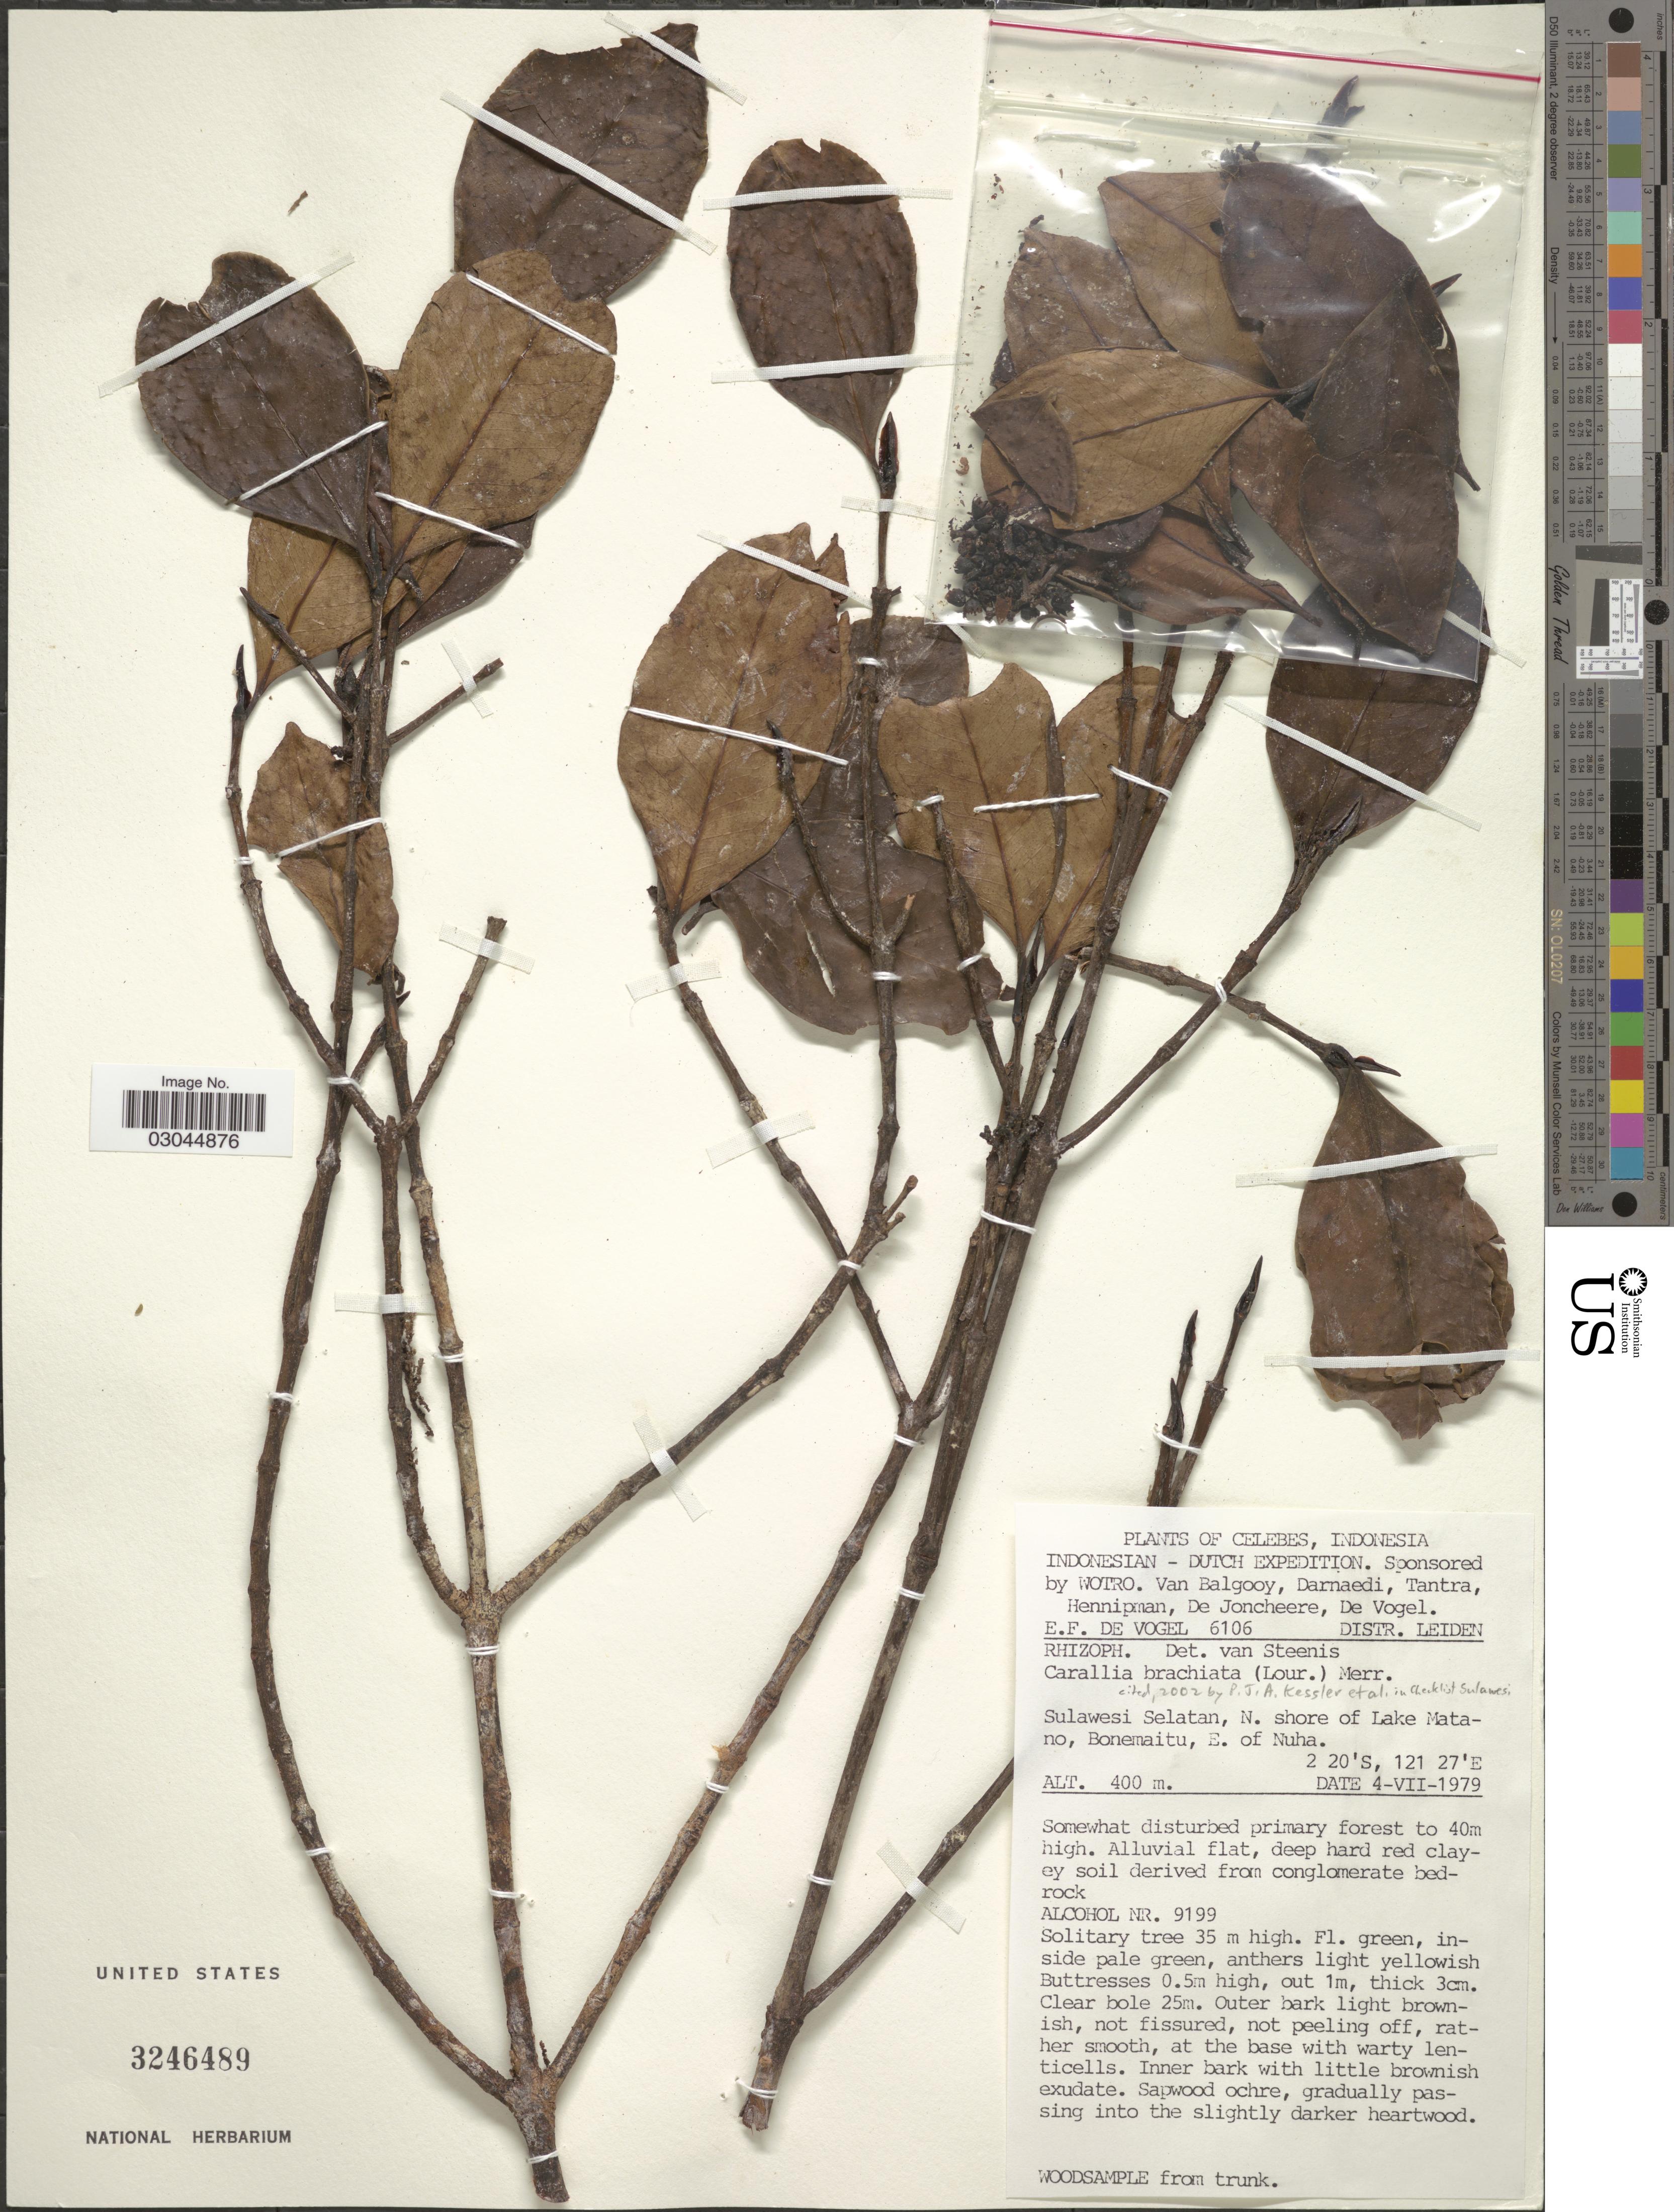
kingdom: Plantae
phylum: Tracheophyta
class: Magnoliopsida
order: Malpighiales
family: Rhizophoraceae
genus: Carallia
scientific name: Carallia brachiata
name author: (Lour.) Merr.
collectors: E. F. de Vogel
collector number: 6106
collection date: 1979-07-04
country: Indonesia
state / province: Sulawesi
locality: Celebes. Sulawesi Selatan, N. shore of Lake Matano, Bonemaitu, E. of Nuha.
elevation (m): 400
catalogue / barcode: US 3246489